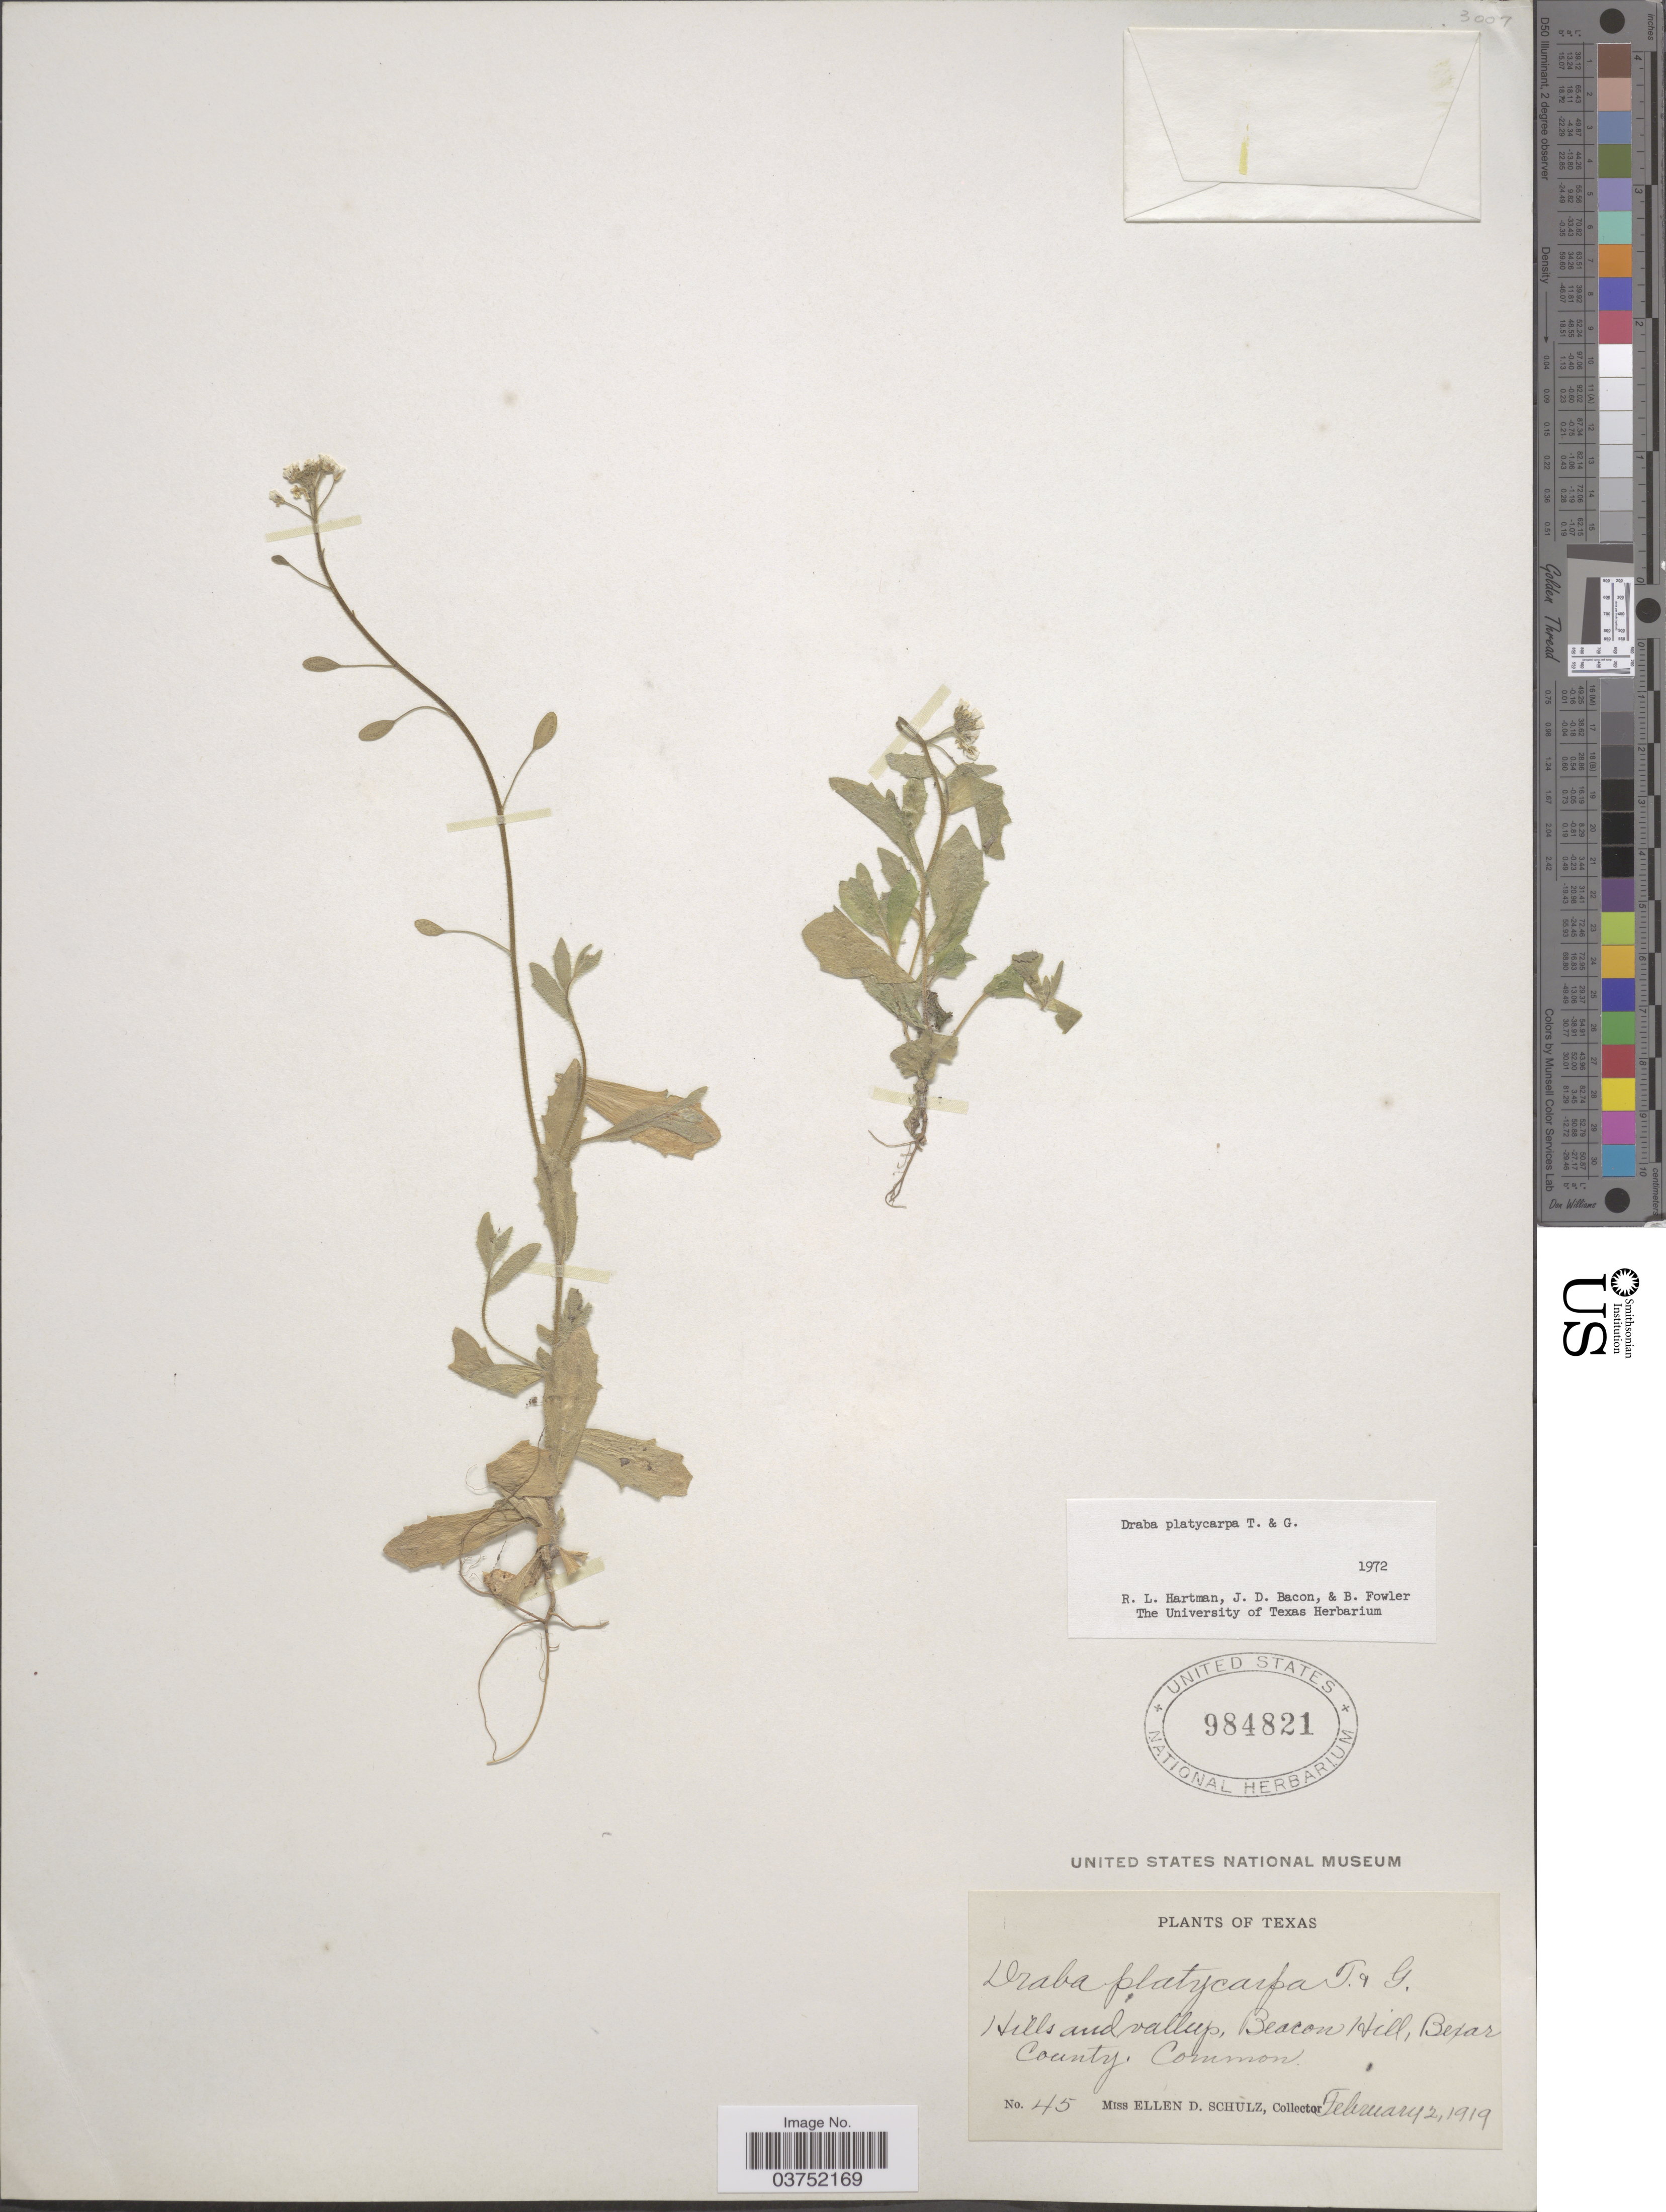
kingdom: Plantae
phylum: Tracheophyta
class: Magnoliopsida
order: Brassicales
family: Brassicaceae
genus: Draba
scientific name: Draba platycarpa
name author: Torr. & A. Gray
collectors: E. D. Schulz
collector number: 45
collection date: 1919-02-02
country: United States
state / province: Texas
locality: Hills and valleys, Beacon Hill, Bexar County. Common.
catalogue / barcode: US 984821